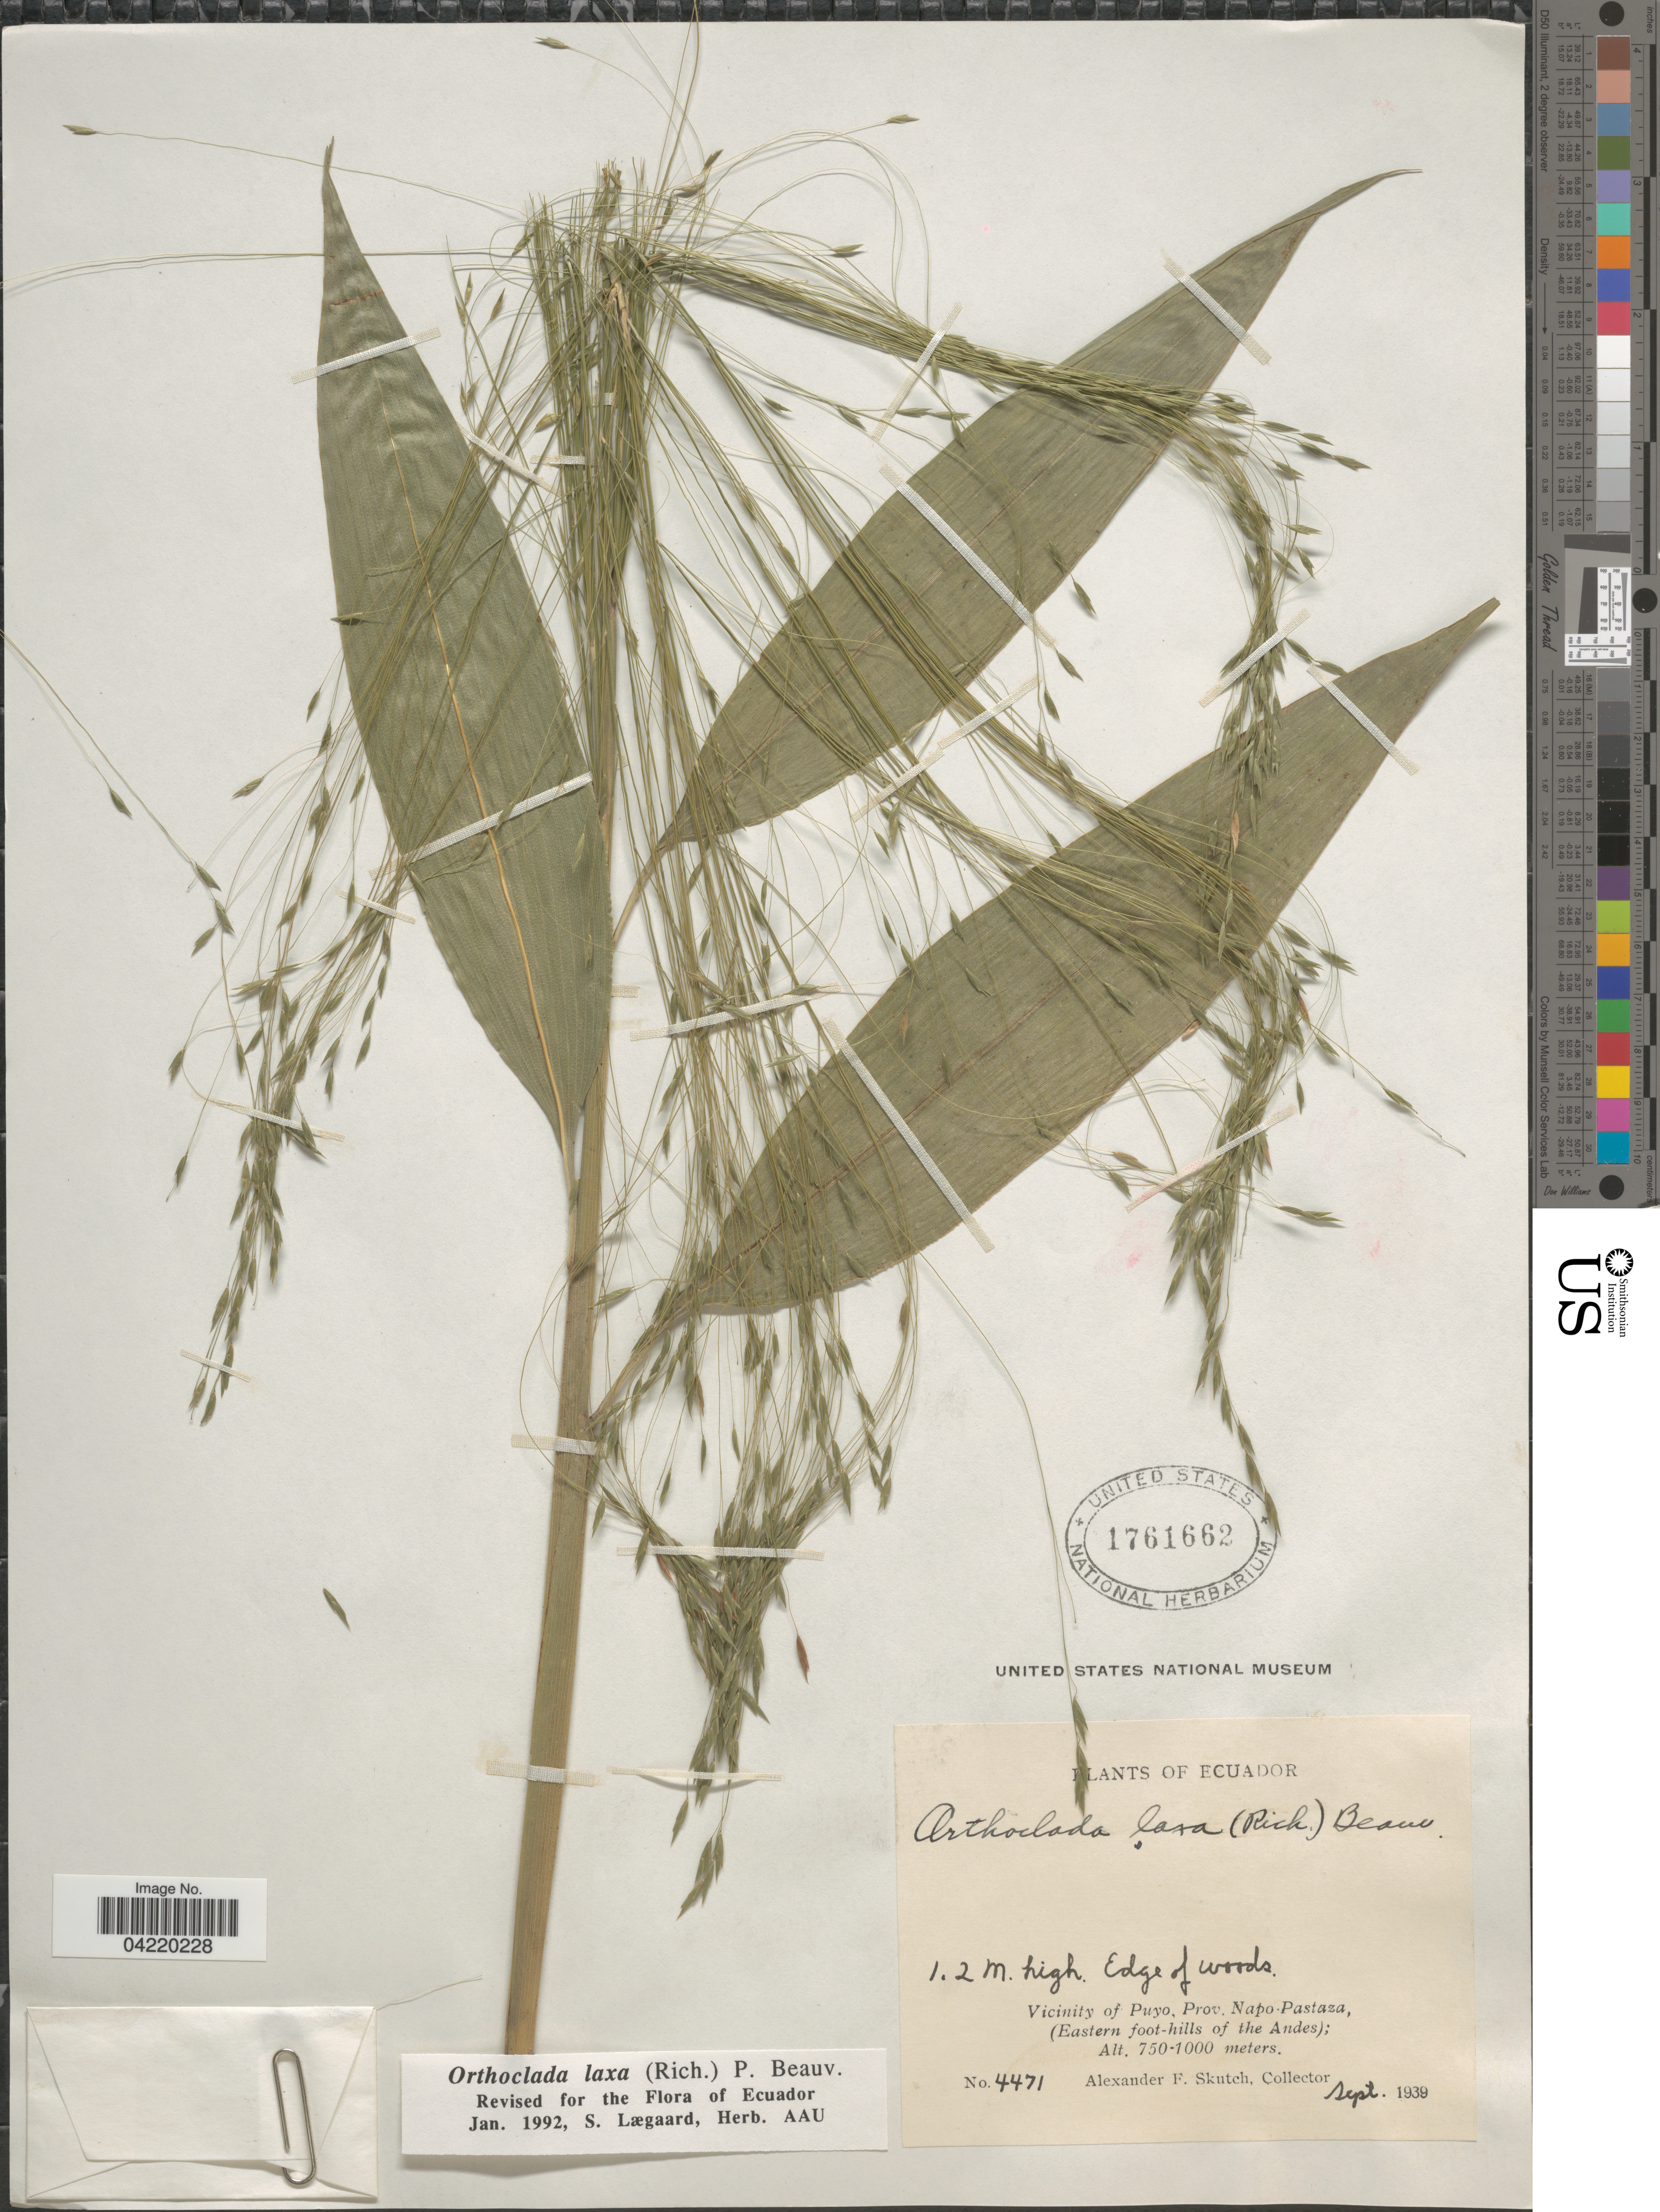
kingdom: Plantae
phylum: Tracheophyta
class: Liliopsida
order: Poales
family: Poaceae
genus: Orthoclada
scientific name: Orthoclada laxa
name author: P. Beauv.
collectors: A. F. Skutch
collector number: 4471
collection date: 1939-09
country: Ecuador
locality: Vicinity of Puyo, Prov. Napo-Pastaza. (Eastern foot-hills of the Andes).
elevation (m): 750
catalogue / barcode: US 1761662